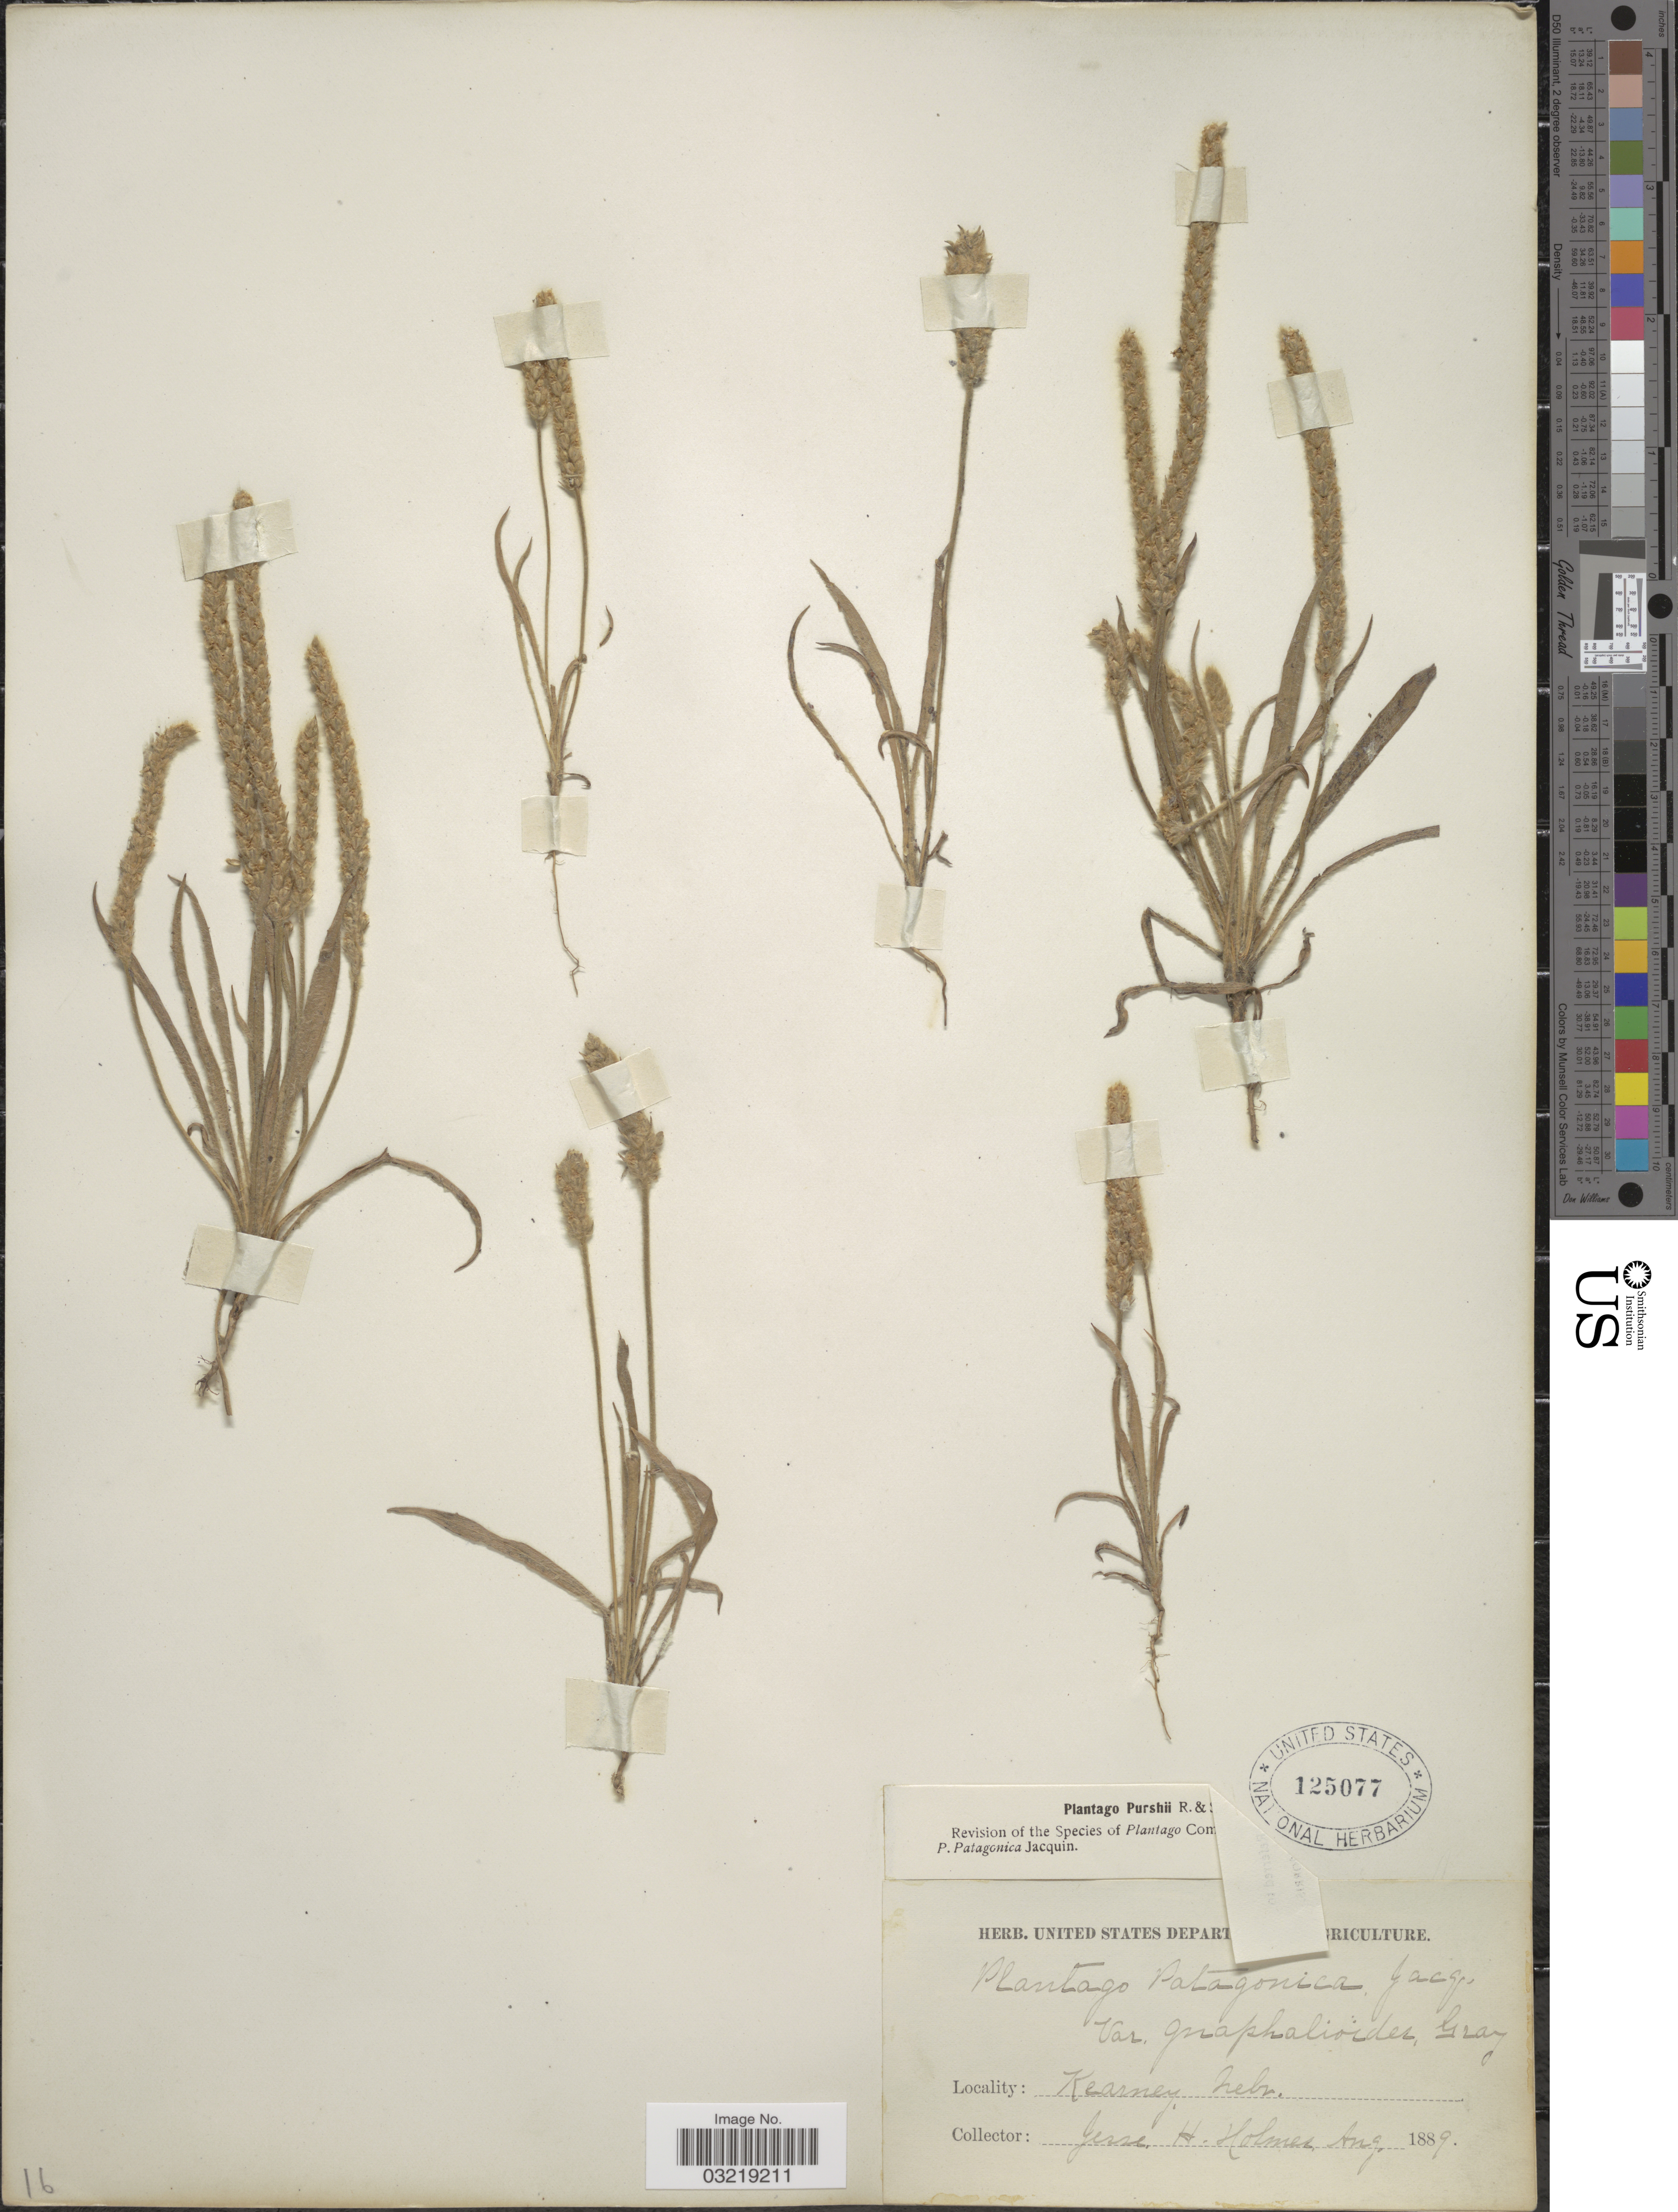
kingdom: Plantae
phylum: Tracheophyta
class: Magnoliopsida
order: Lamiales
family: Plantaginaceae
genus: Plantago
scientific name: Plantago patagonica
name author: Jacq.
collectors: J. Holmes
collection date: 1889-08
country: United States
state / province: Nebraska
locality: Kearney.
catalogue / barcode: US 125077